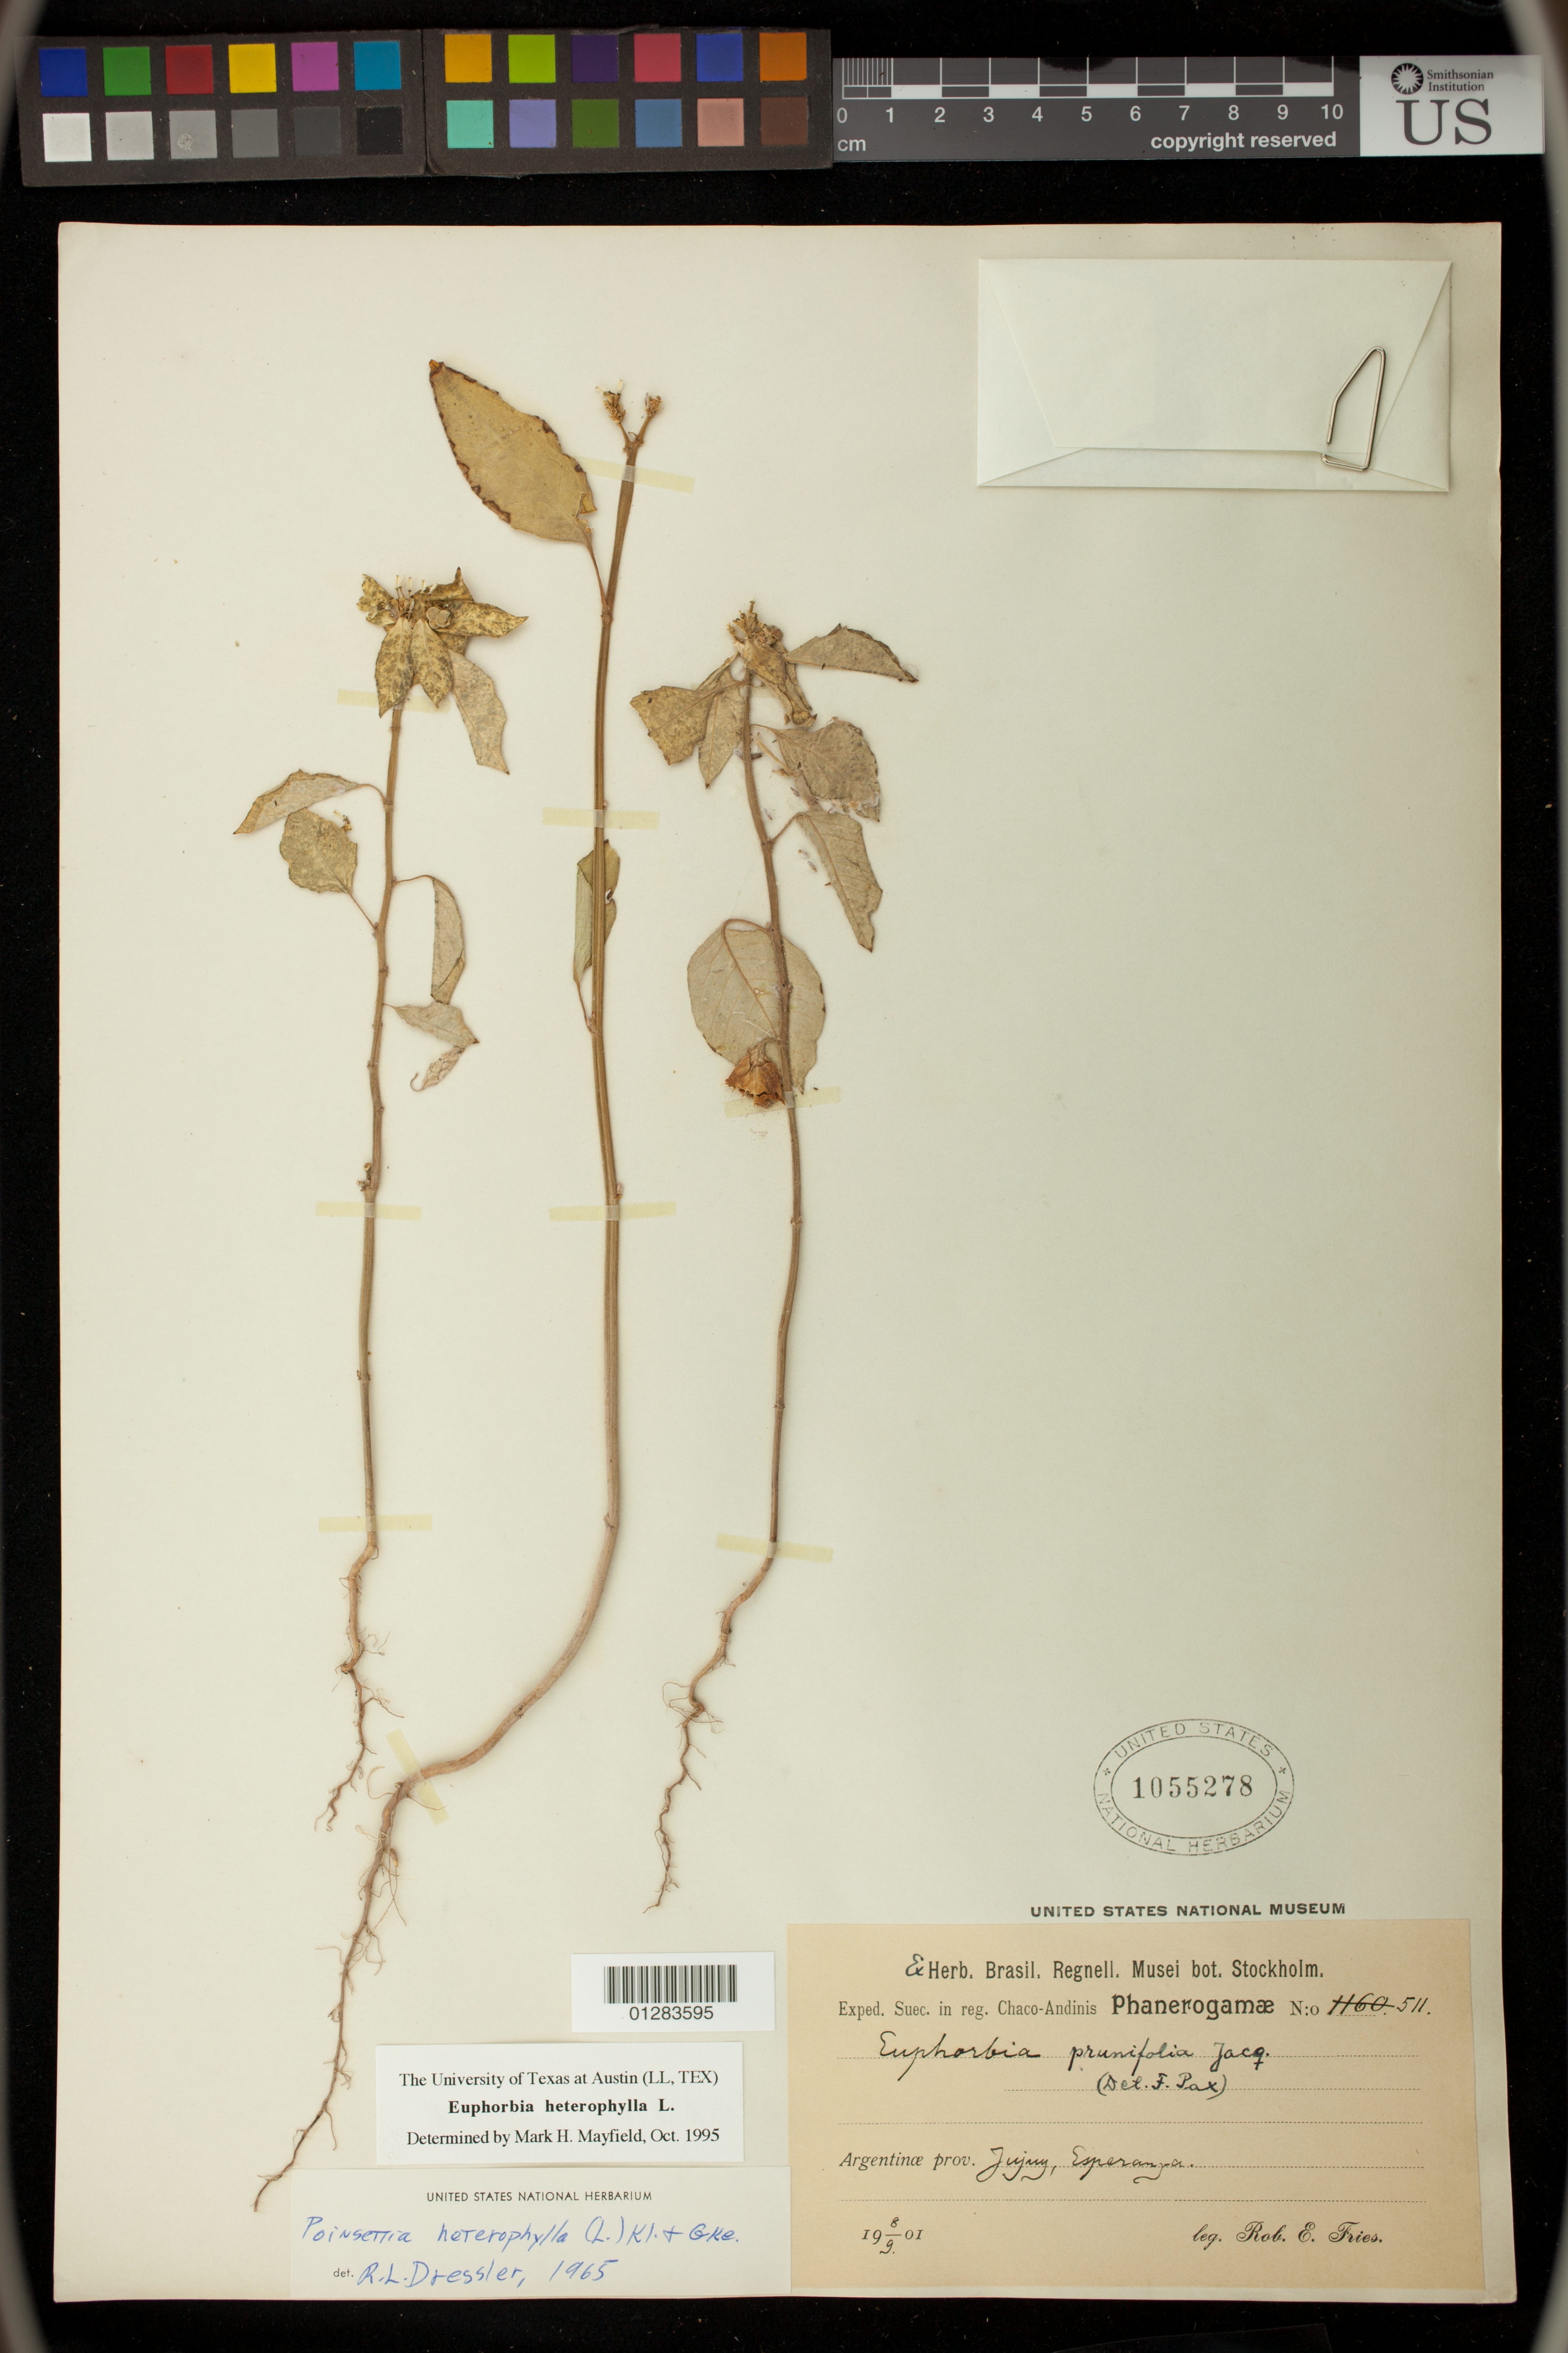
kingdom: Plantae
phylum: Tracheophyta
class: Magnoliopsida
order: Malpighiales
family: Euphorbiaceae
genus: Euphorbia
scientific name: Euphorbia heterophylla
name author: L.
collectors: R. E. Fries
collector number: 511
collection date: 1901-09-08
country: Argentina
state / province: Jujuy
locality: Esperanza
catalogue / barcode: US 1055278